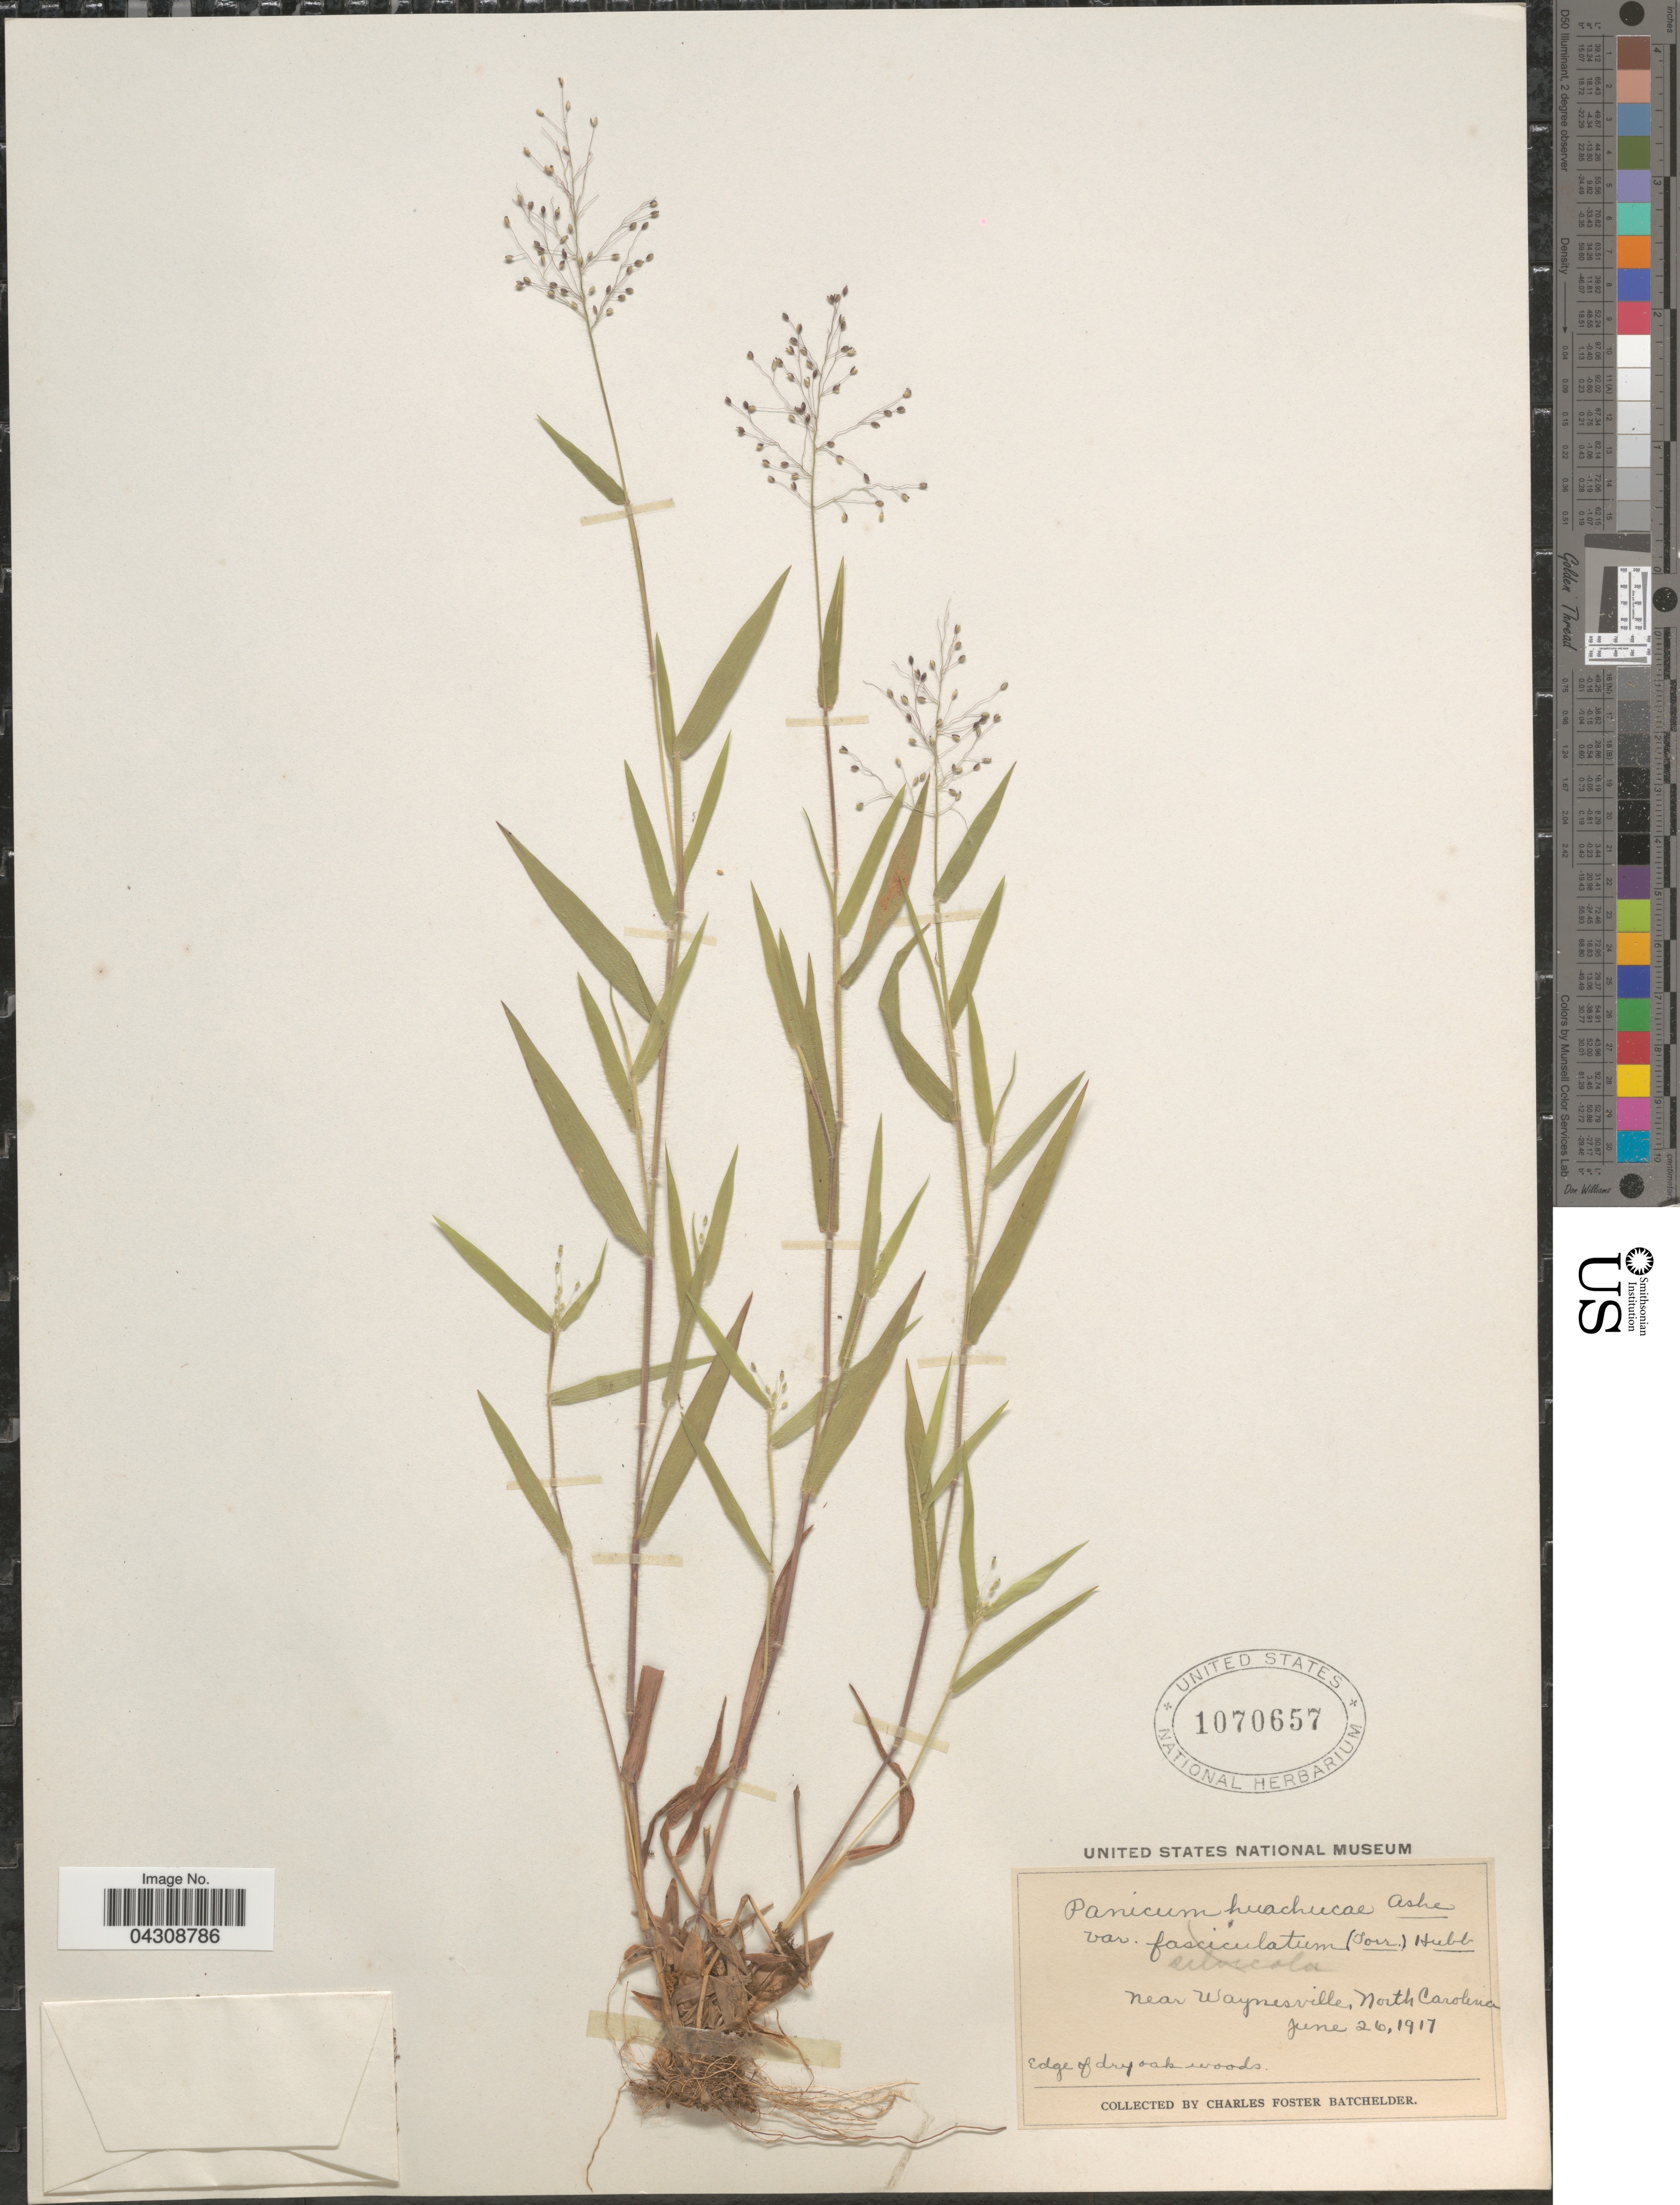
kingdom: Plantae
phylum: Tracheophyta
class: Liliopsida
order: Poales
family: Poaceae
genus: Dichanthelium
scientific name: Dichanthelium acuminatum var. acuminatum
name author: (Sw.) Gould & C.A. Clark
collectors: C. Batchelder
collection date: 1917-06-26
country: United States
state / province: North Carolina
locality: Near Waynesville. Edge of dry oak woods.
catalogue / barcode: US 1070657